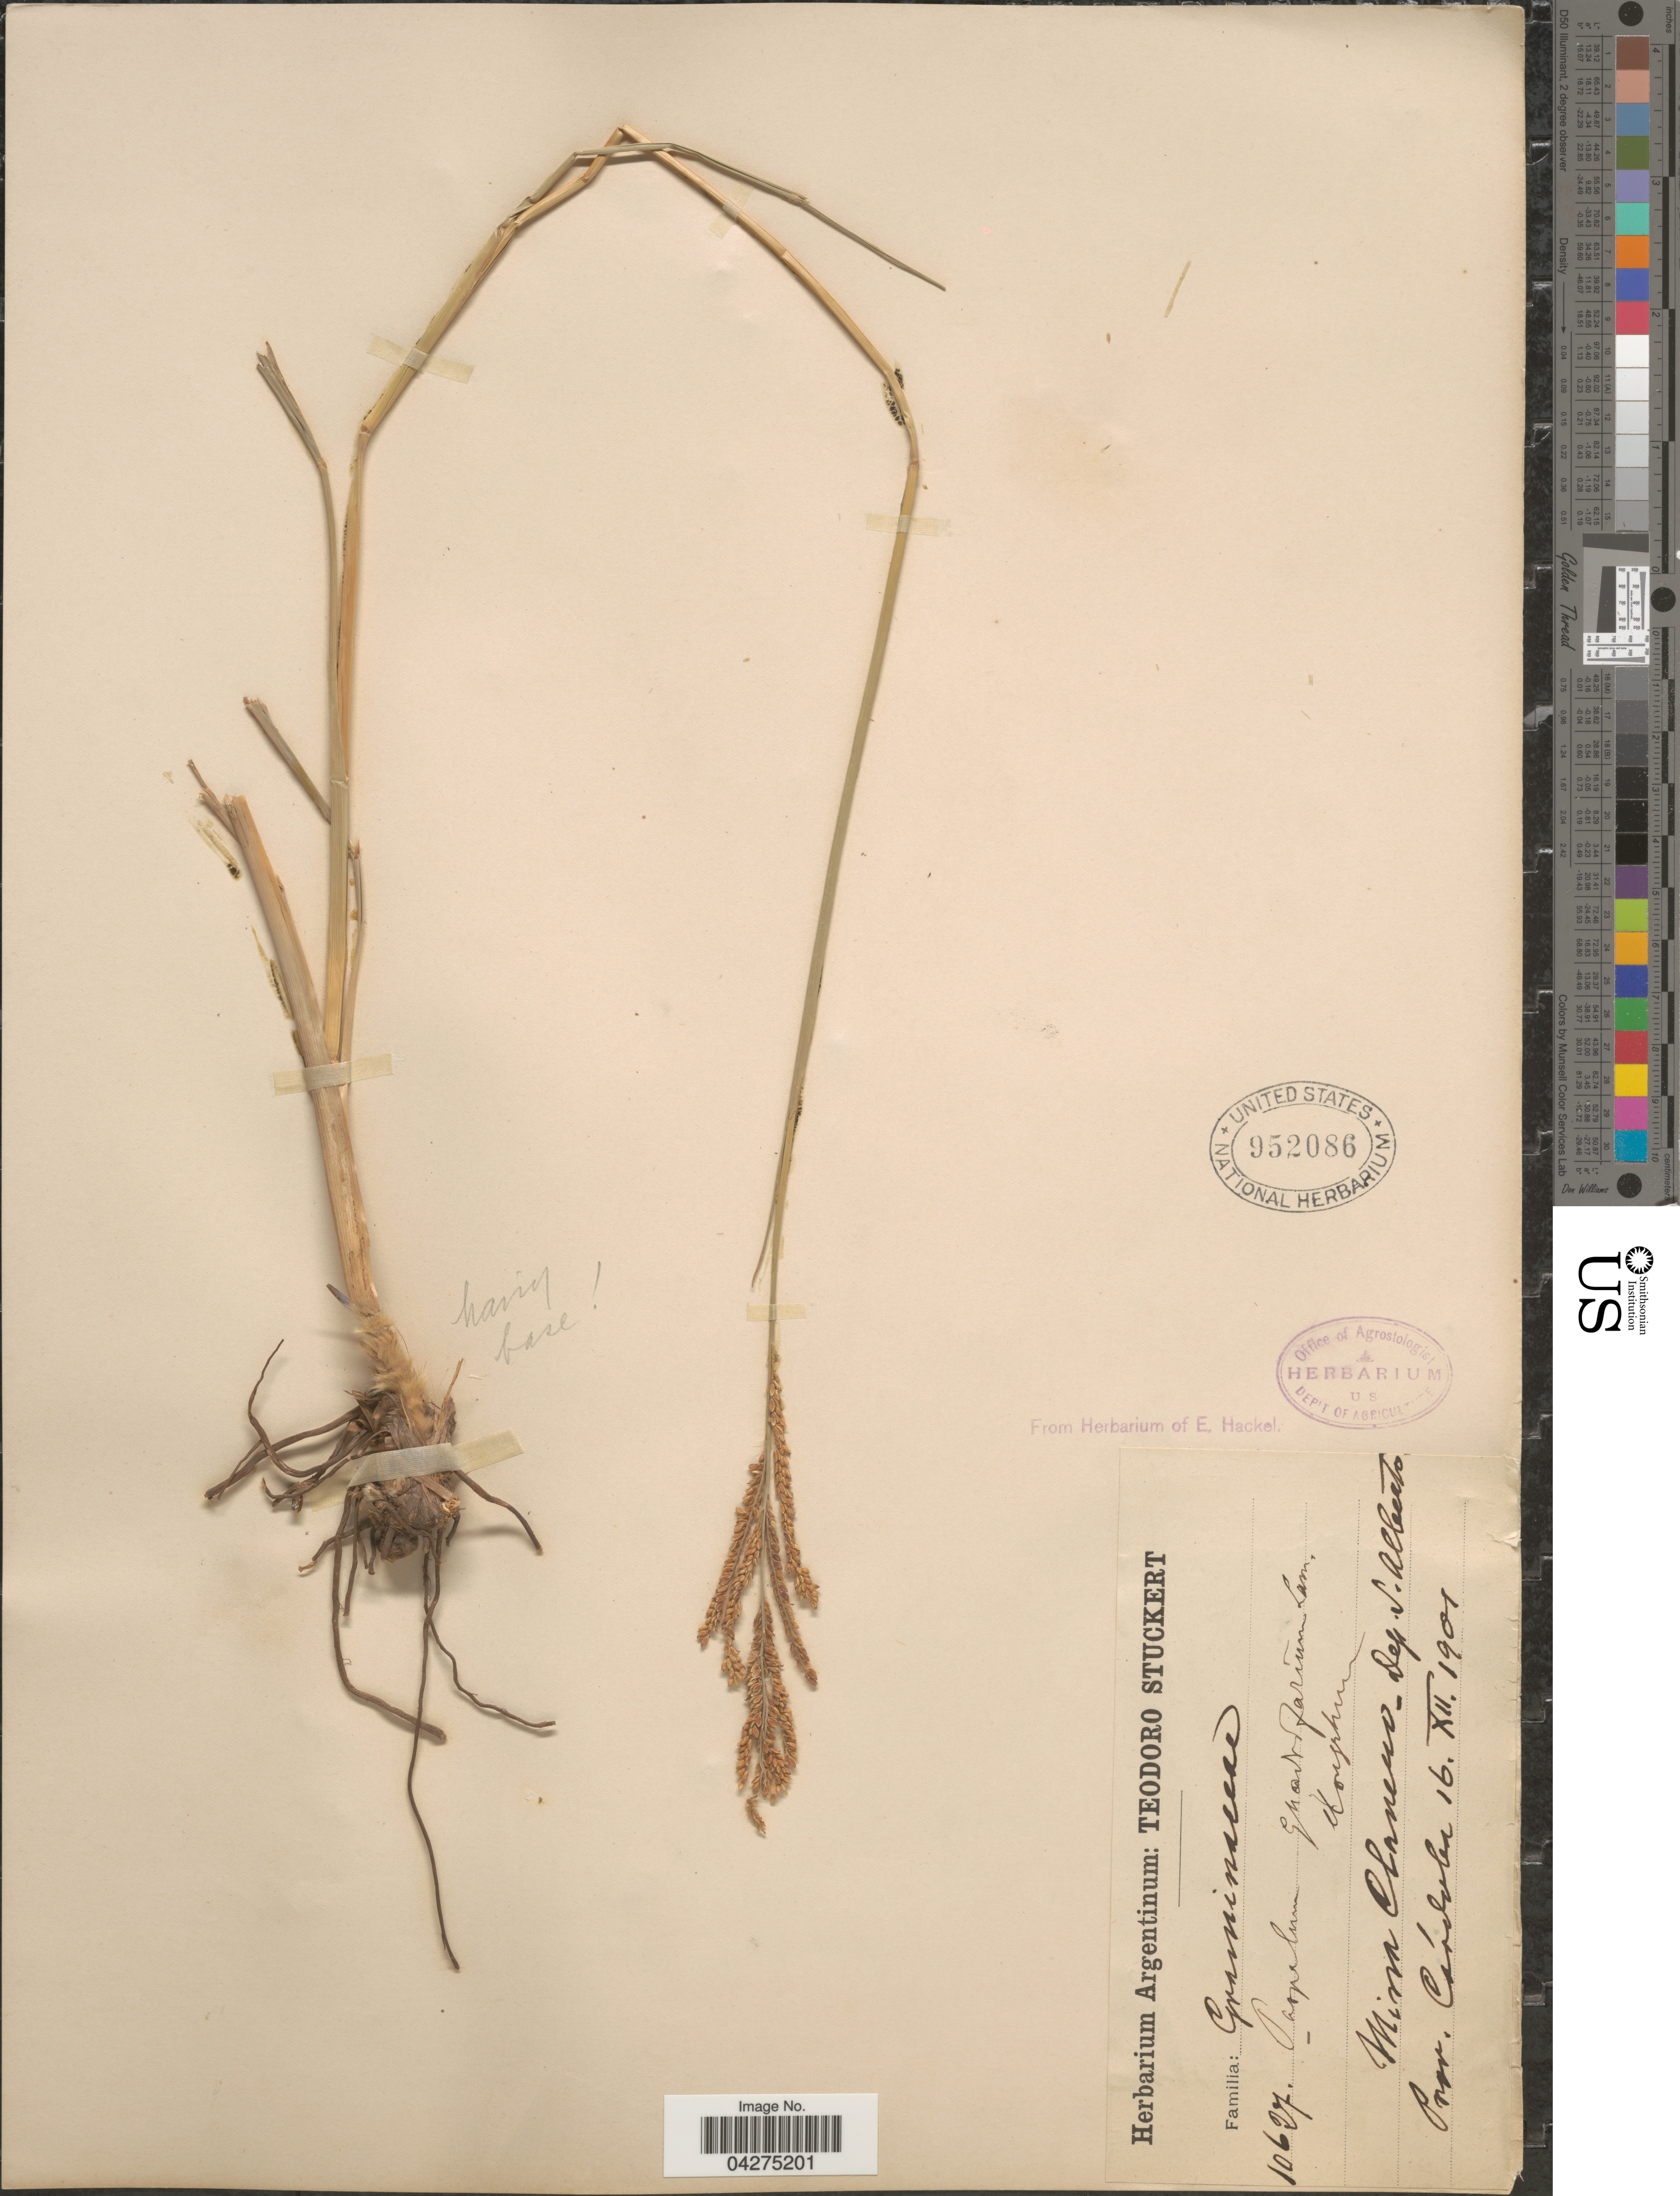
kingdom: Plantae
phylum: Tracheophyta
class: Liliopsida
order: Poales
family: Poaceae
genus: Paspalum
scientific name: Paspalum quadrifarium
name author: Lam.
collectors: T. Stuckert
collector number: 10627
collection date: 1901-12-16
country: Argentina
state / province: Cordoba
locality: Mina Chanero - Dep. S. Alberto.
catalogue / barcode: US 952086